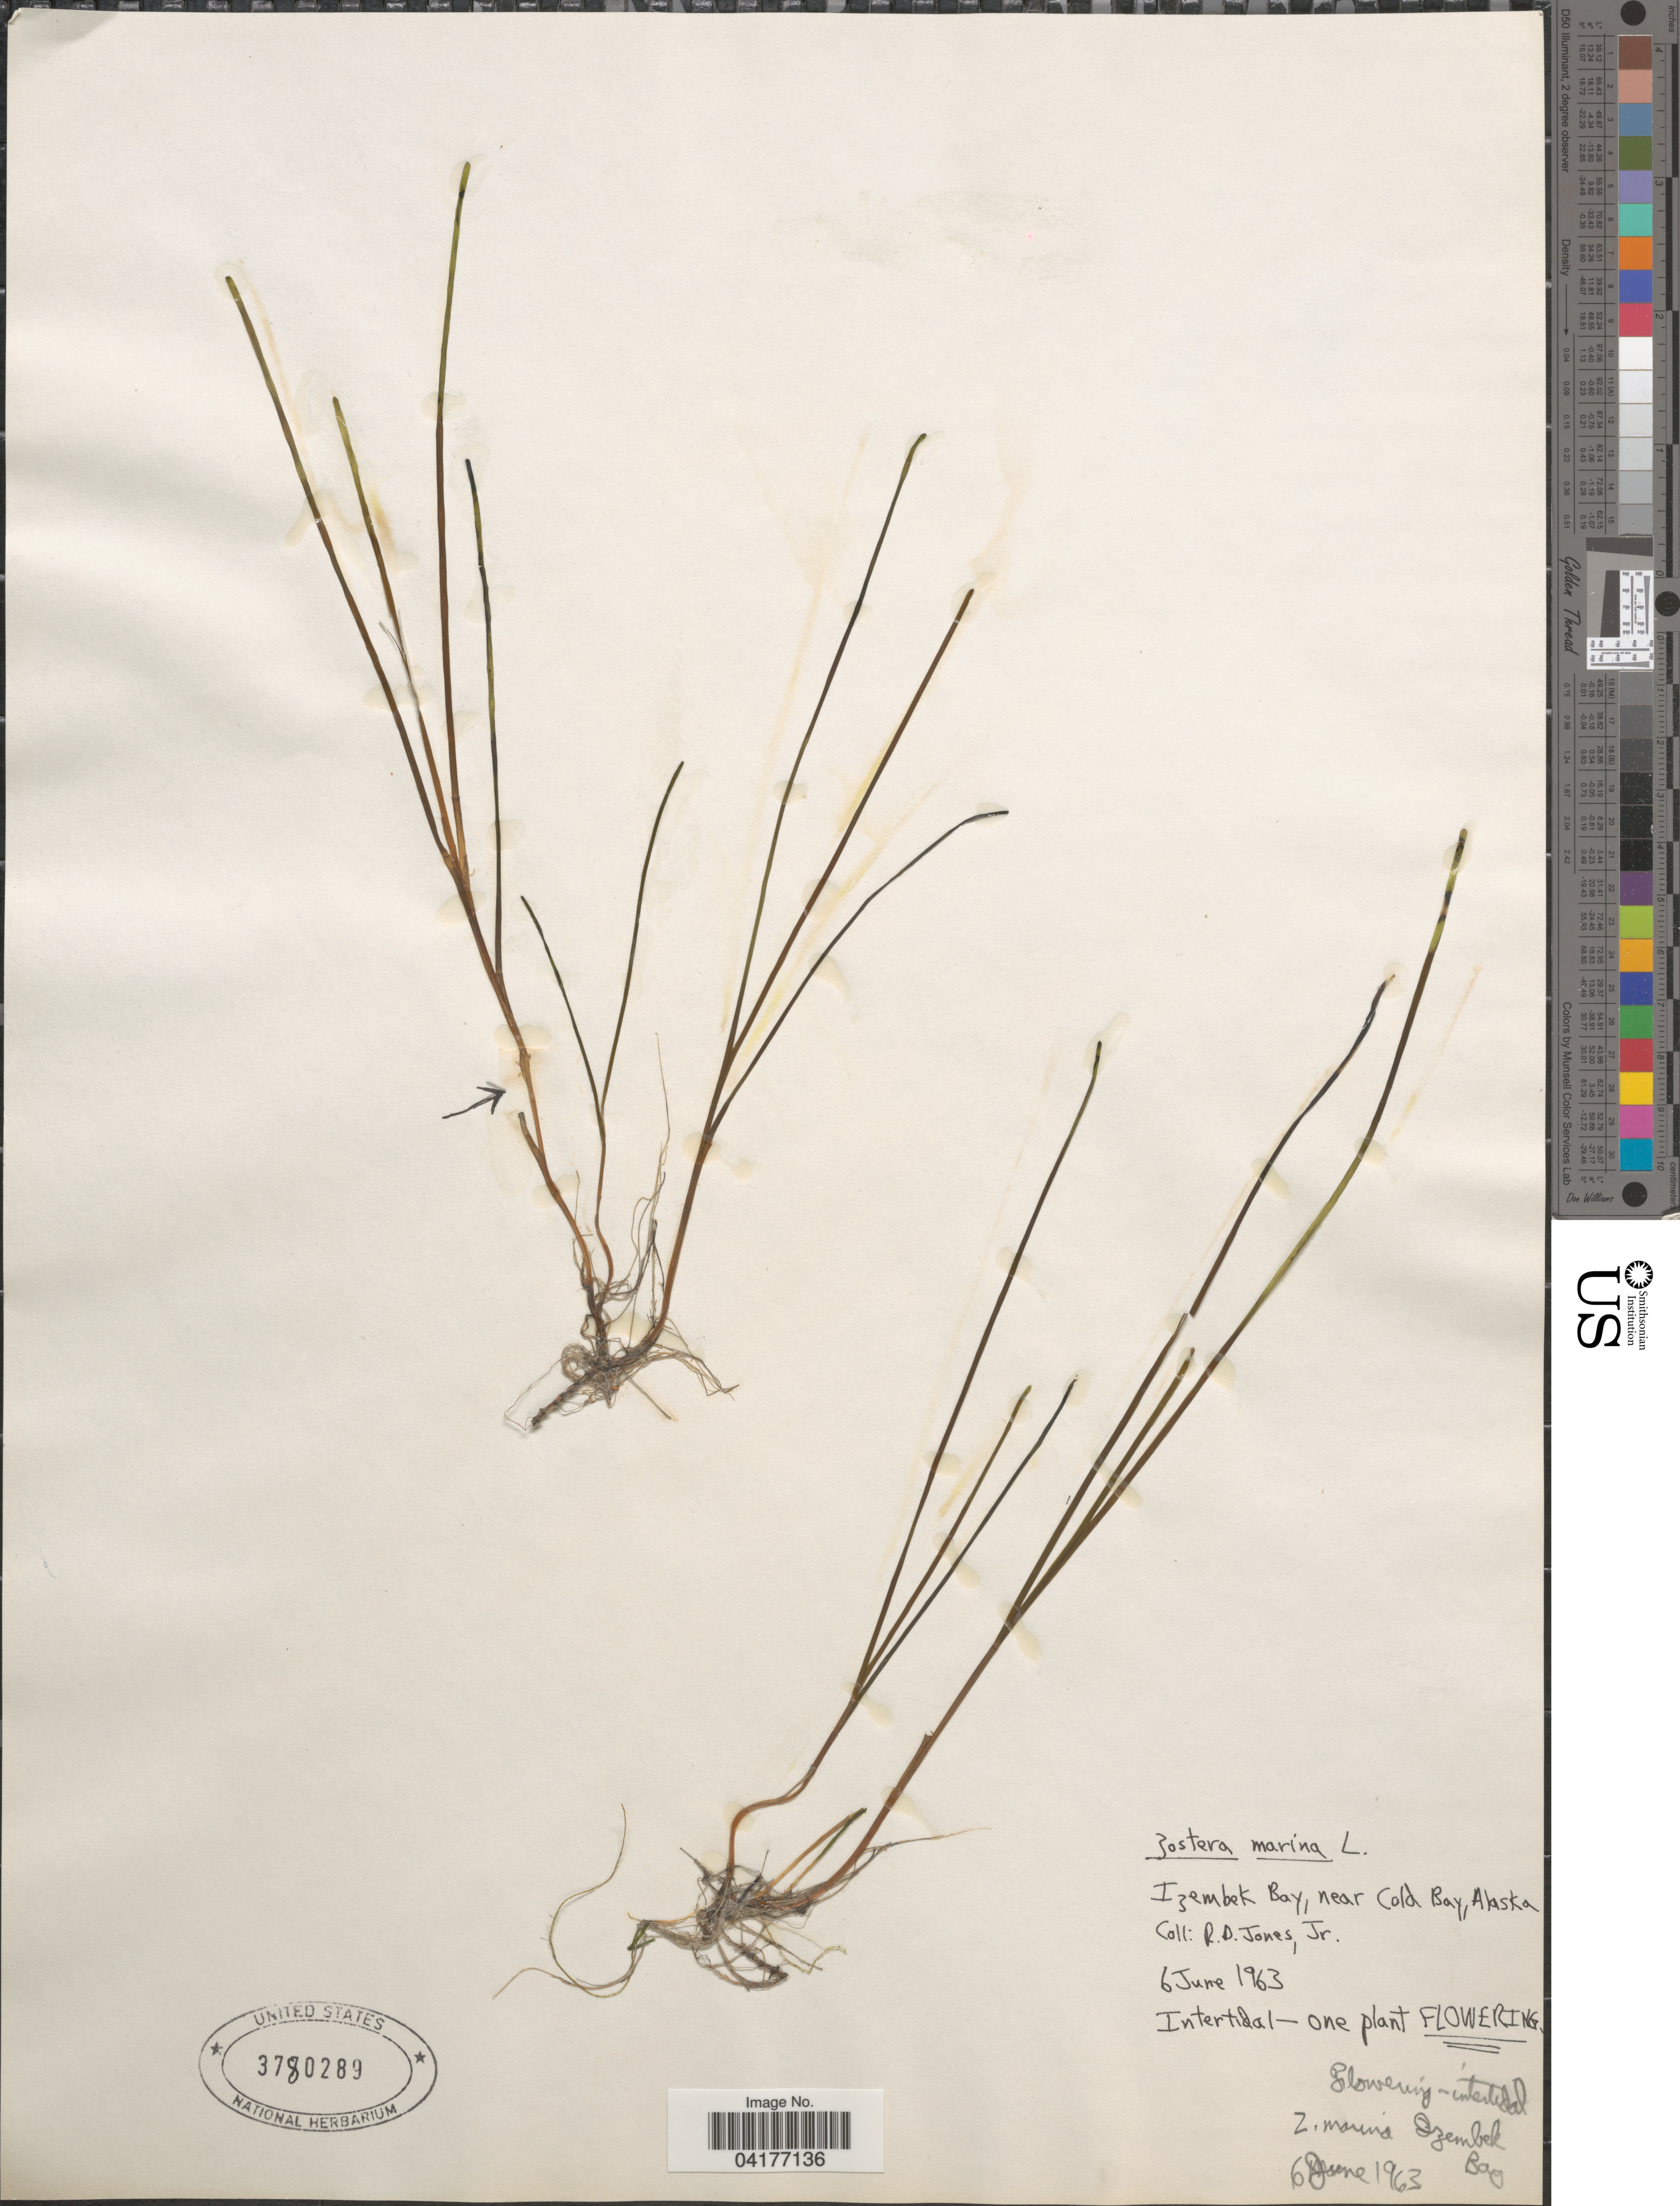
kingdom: Plantae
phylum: Tracheophyta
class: Liliopsida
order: Alismatales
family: Zosteraceae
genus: Zostera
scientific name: Zostera marina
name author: L.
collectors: R. Jones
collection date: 1963-06-06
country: United States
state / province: Alaska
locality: Izembek Bay, near Cold Bay. Intertidal.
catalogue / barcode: US 3780289